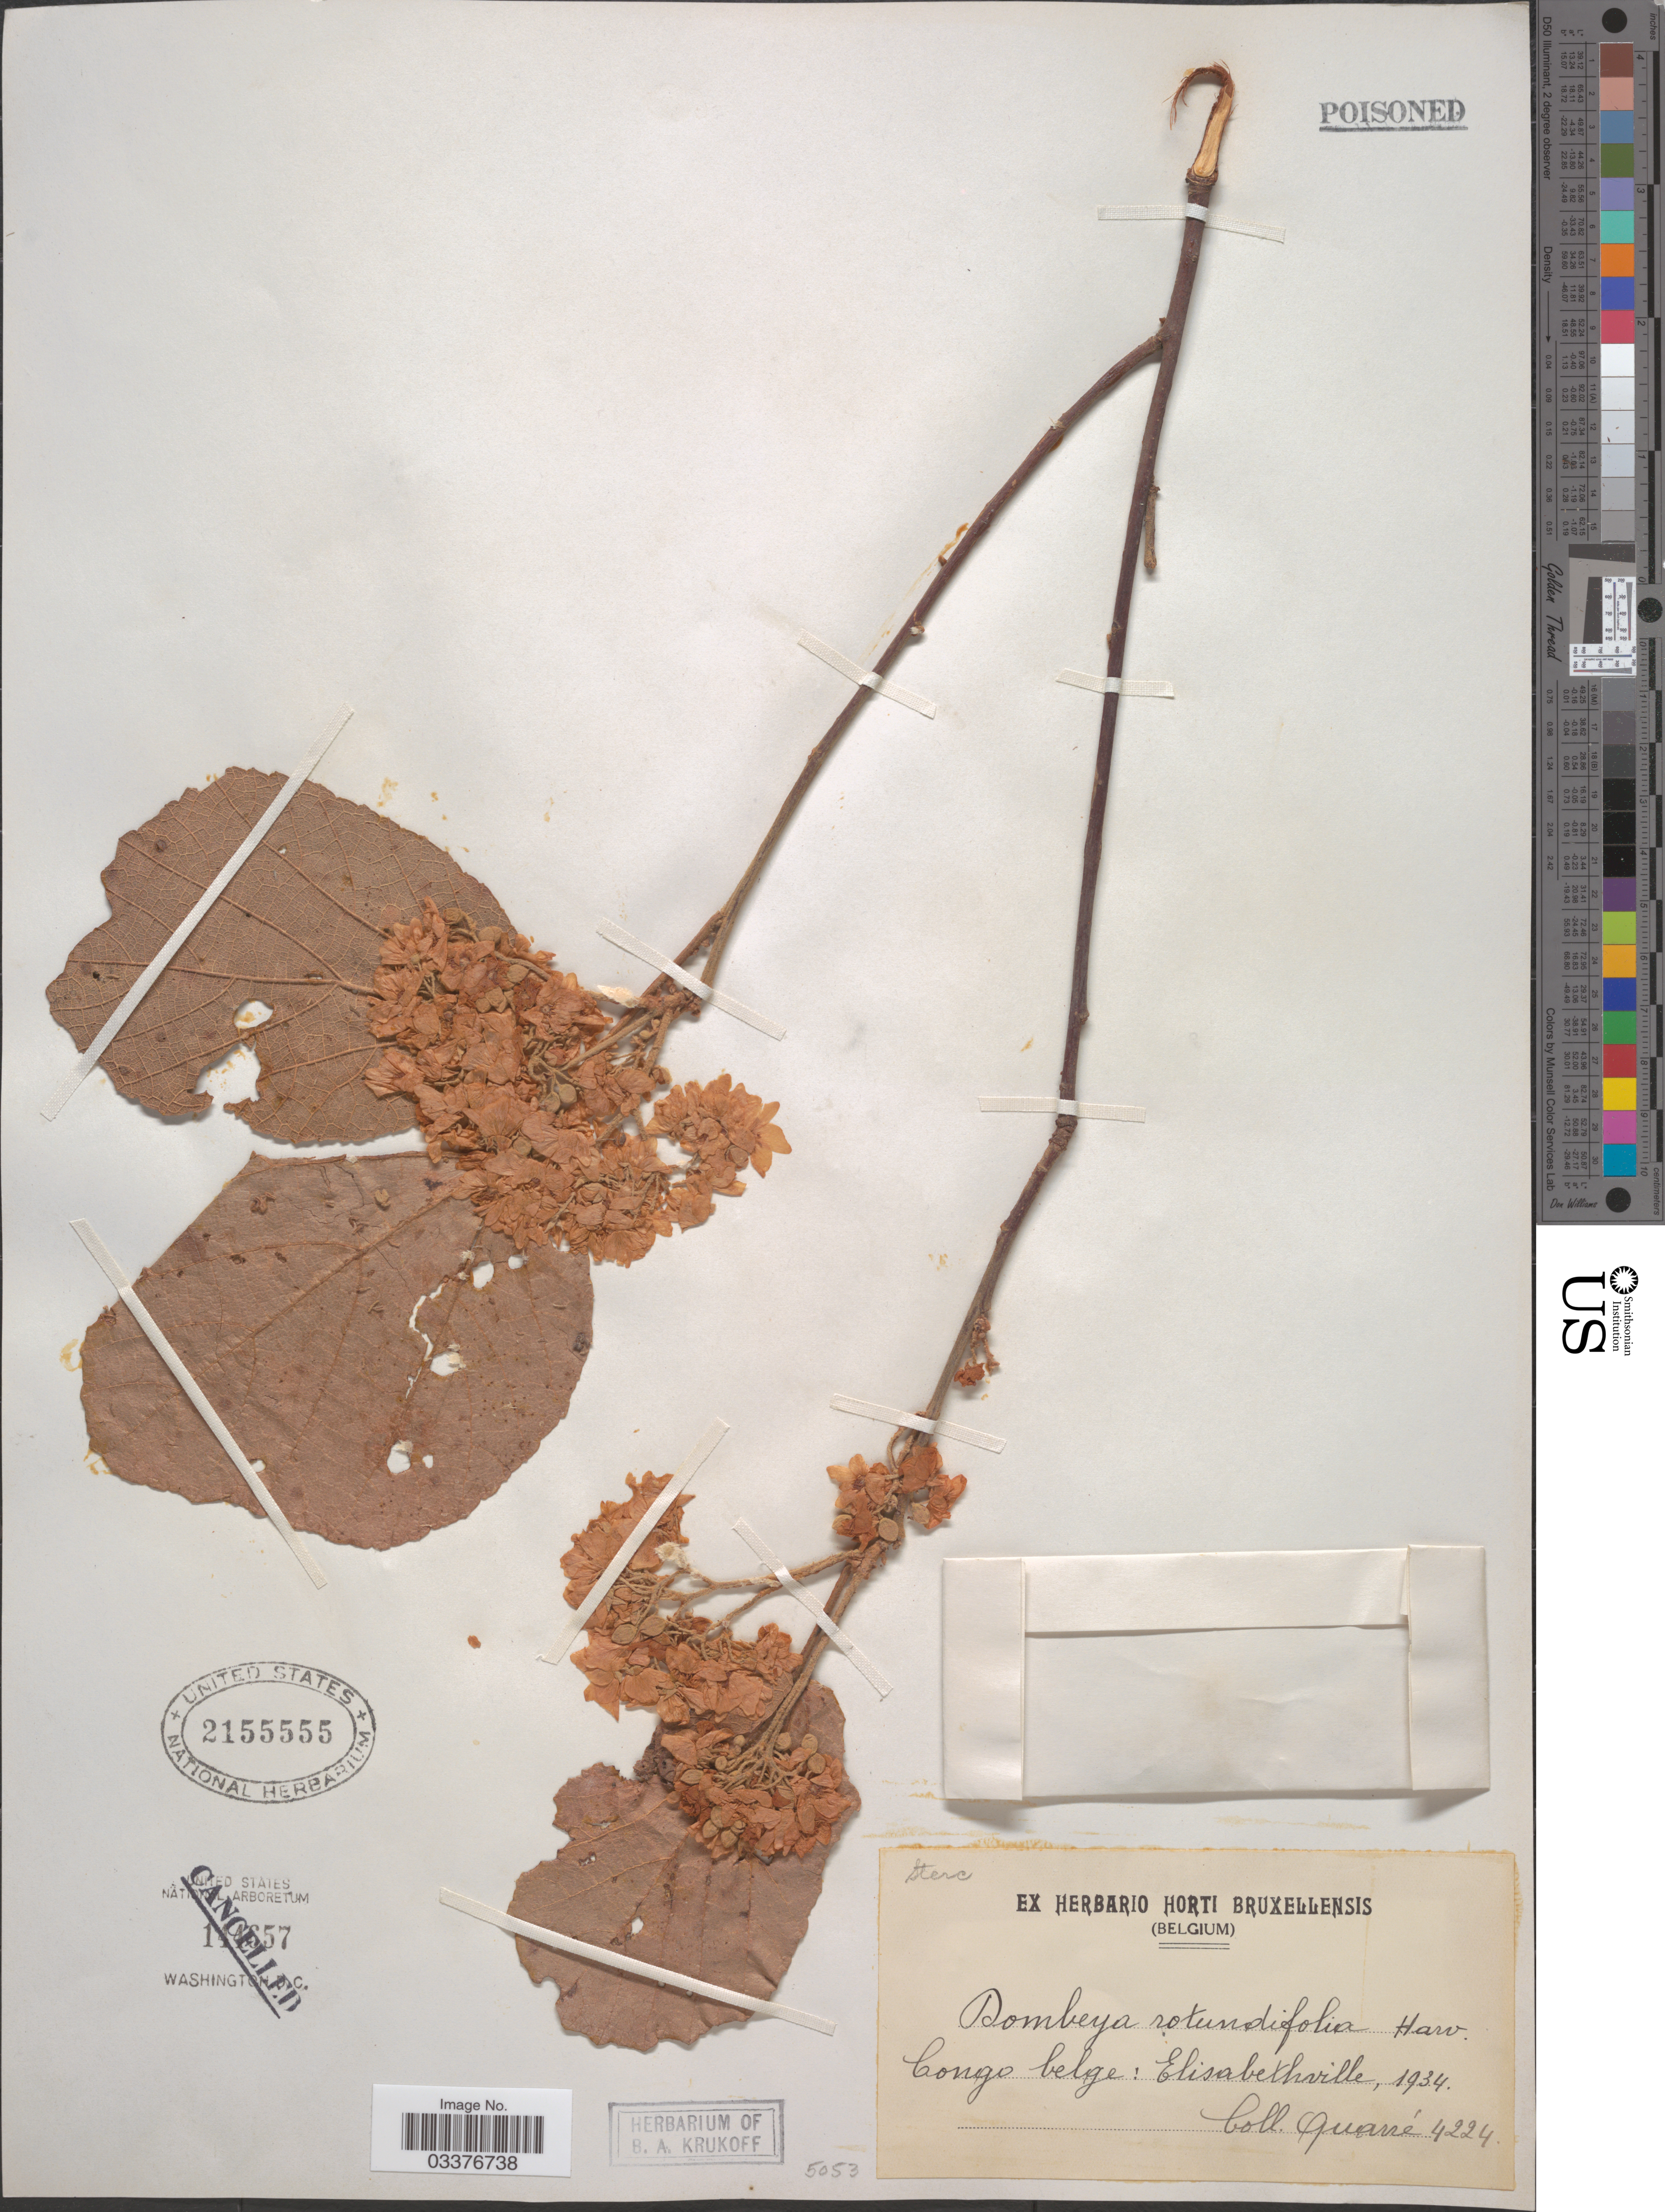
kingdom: Plantae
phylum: Tracheophyta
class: Magnoliopsida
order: Malvales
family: Malvaceae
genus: Dombeya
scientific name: Dombeya rotundifolia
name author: (Hochst.) Planch.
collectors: -. Quarre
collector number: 4224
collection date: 1934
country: Congo, Democratic Republic of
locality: Congo belge: Elisabethville.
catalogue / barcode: US 2155555